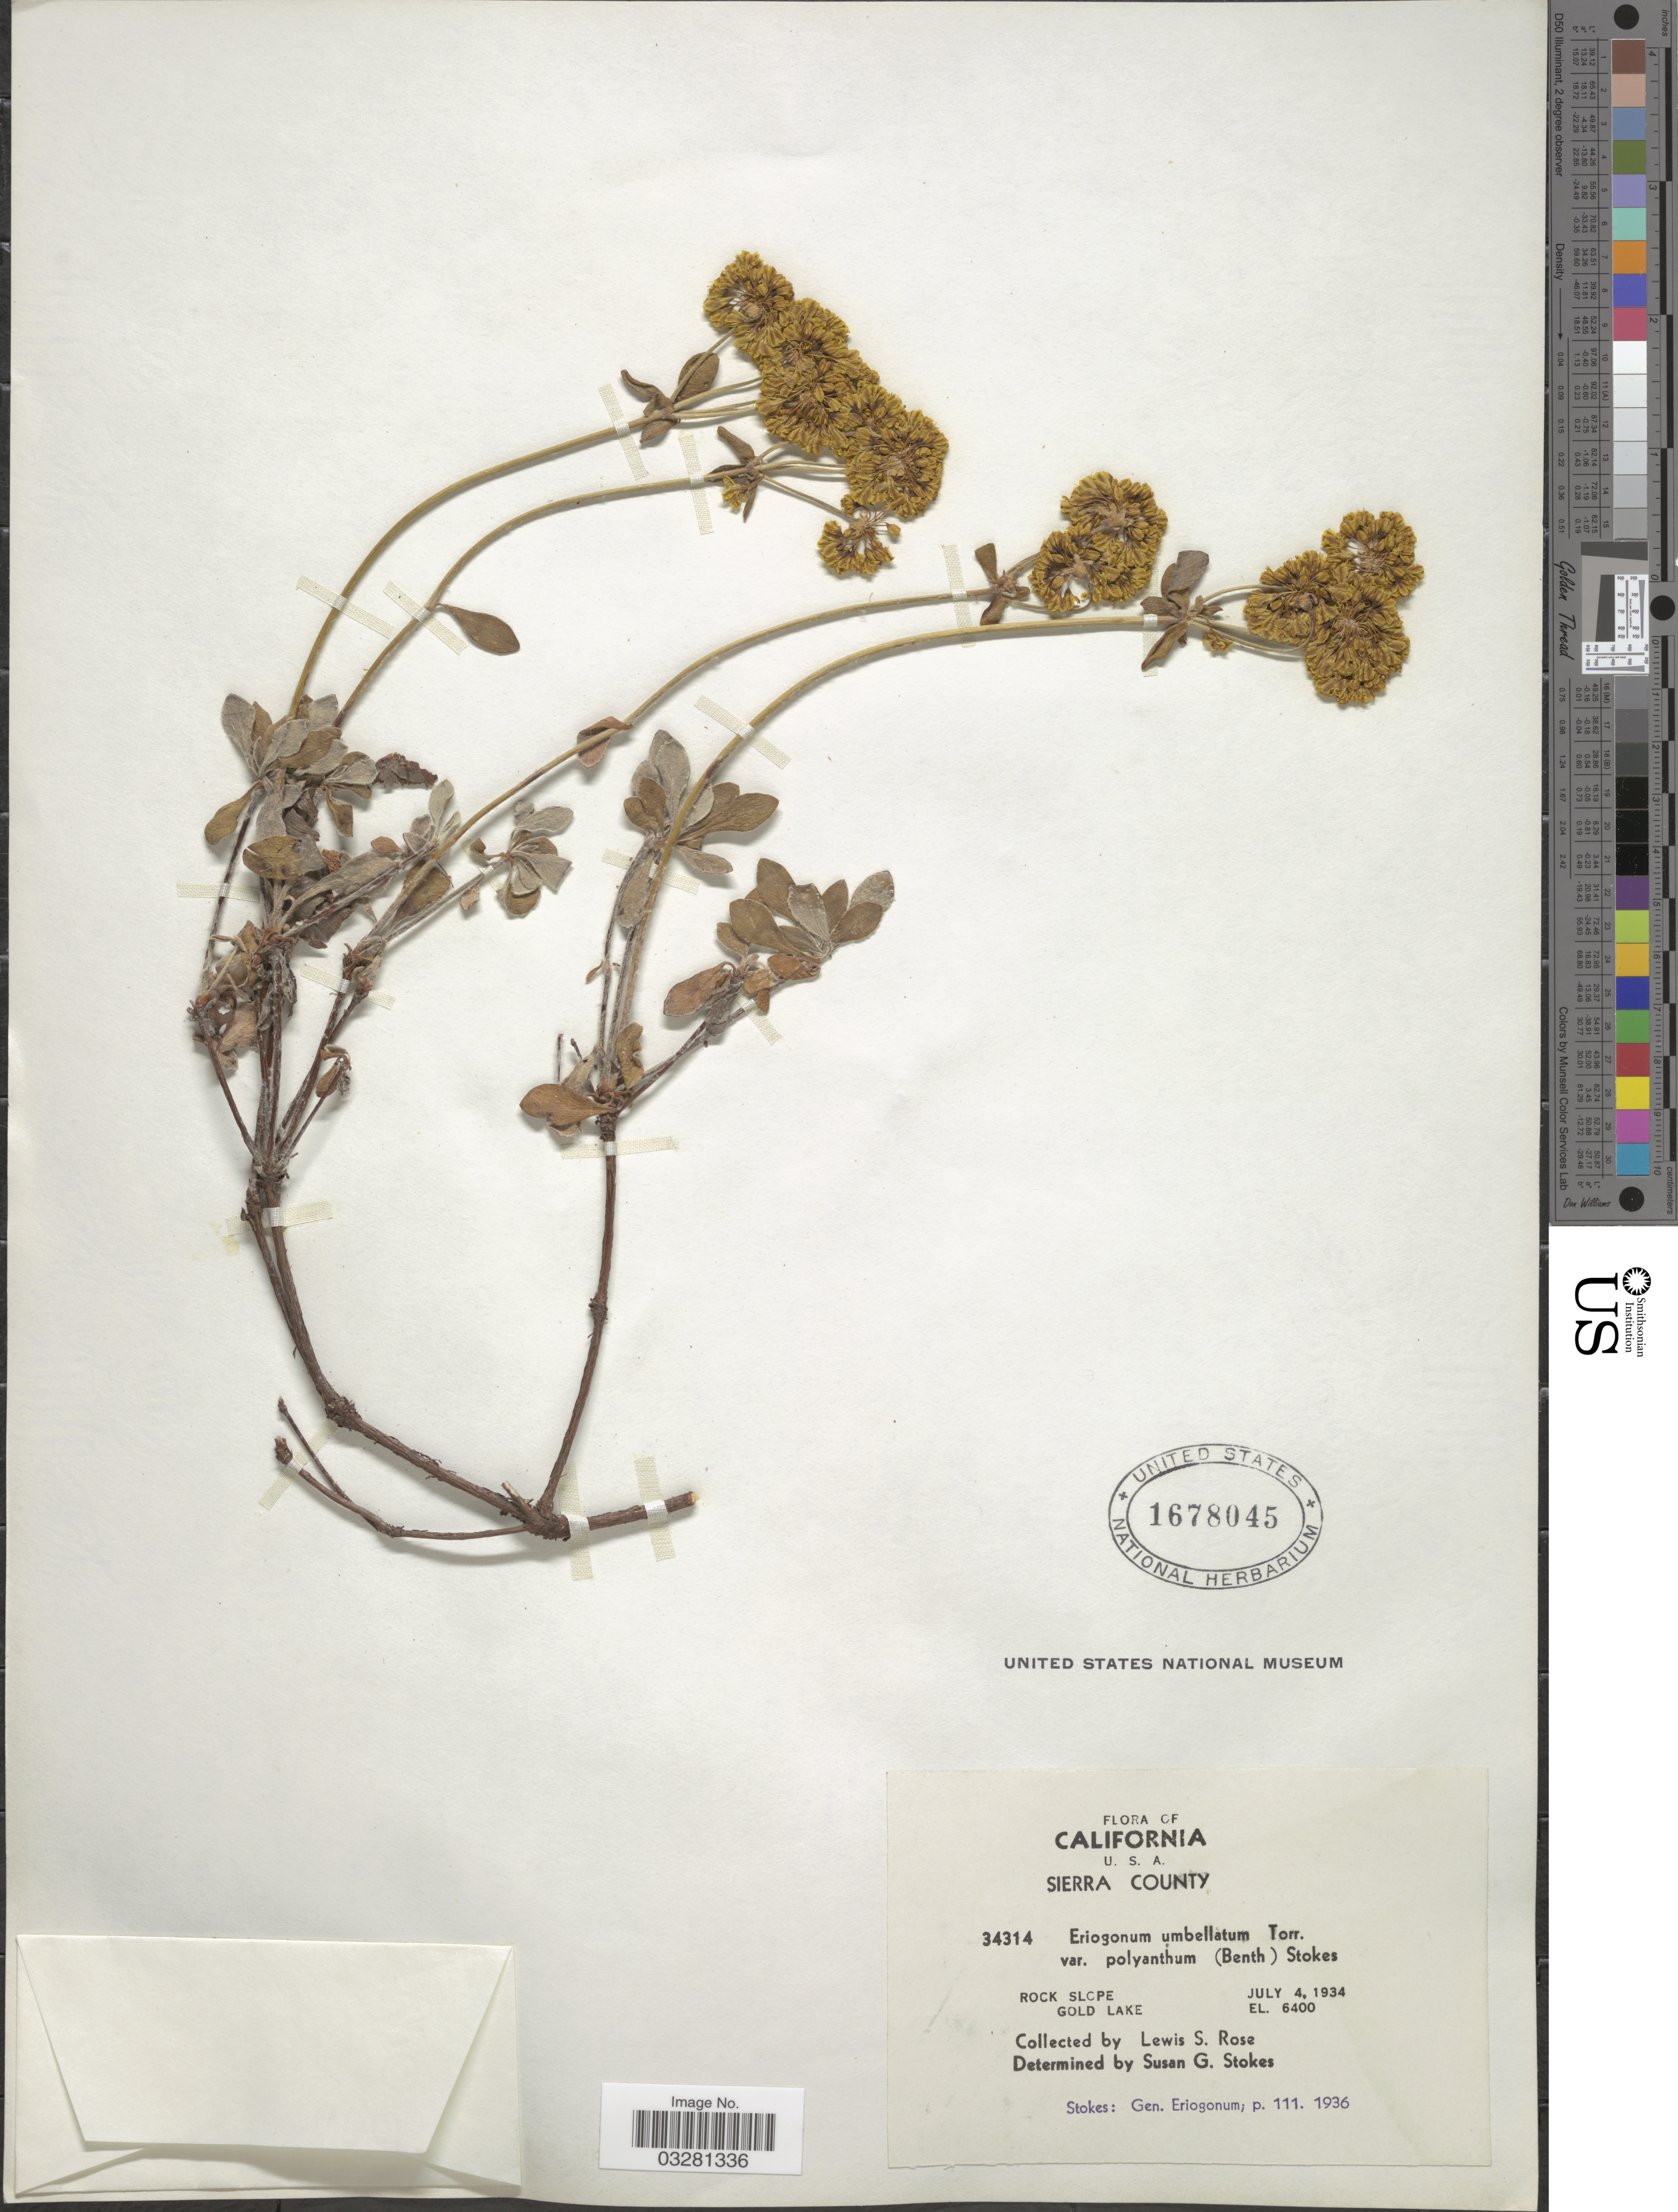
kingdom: Plantae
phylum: Tracheophyta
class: Magnoliopsida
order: Caryophyllales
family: Polygonaceae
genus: Eriogonum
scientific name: Eriogonum umbellatum var. umbellatum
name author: Torr.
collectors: L. S. Rose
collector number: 34314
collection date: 1934-07-04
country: United States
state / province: California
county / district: Sierra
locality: Sierra County. Rock slope. Gold Lake.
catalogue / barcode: US 1678045